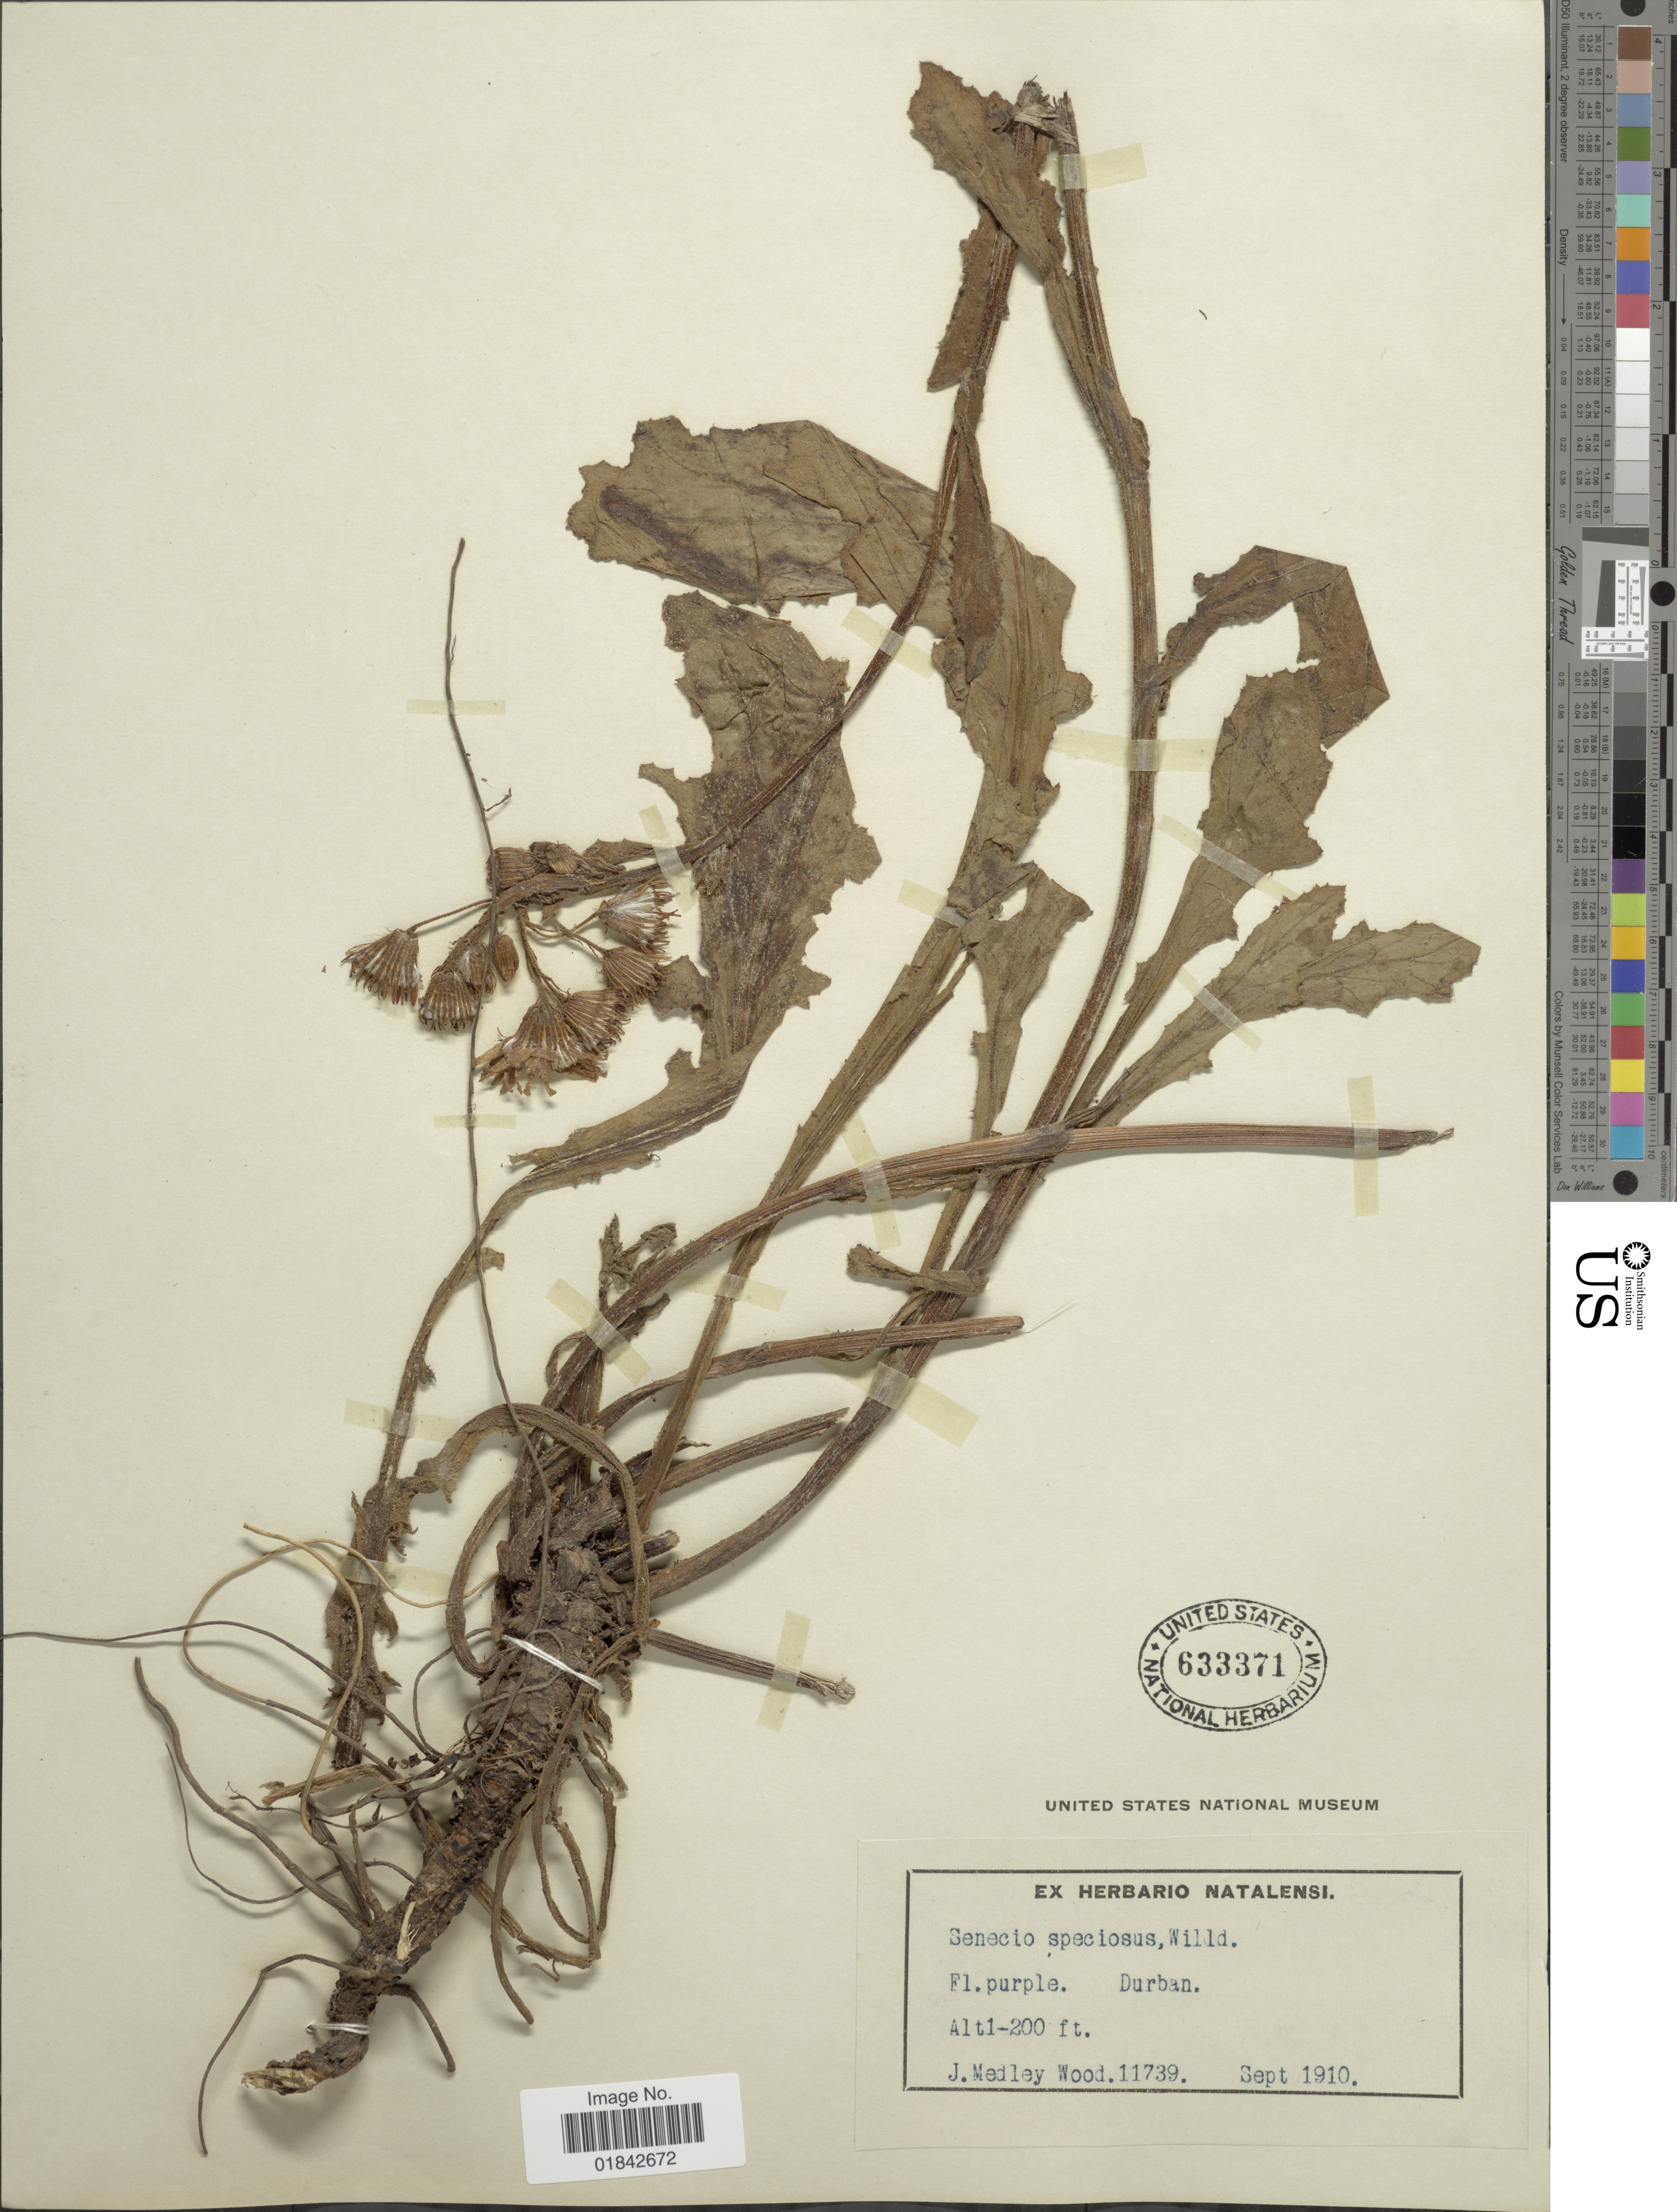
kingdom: Plantae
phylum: Tracheophyta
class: Magnoliopsida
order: Asterales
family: Asteraceae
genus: Senecio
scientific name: Senecio speciosus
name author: Willd.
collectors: J. Medley Wood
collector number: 11739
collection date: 1910-09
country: South Africa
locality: Durban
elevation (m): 30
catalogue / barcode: US 633371